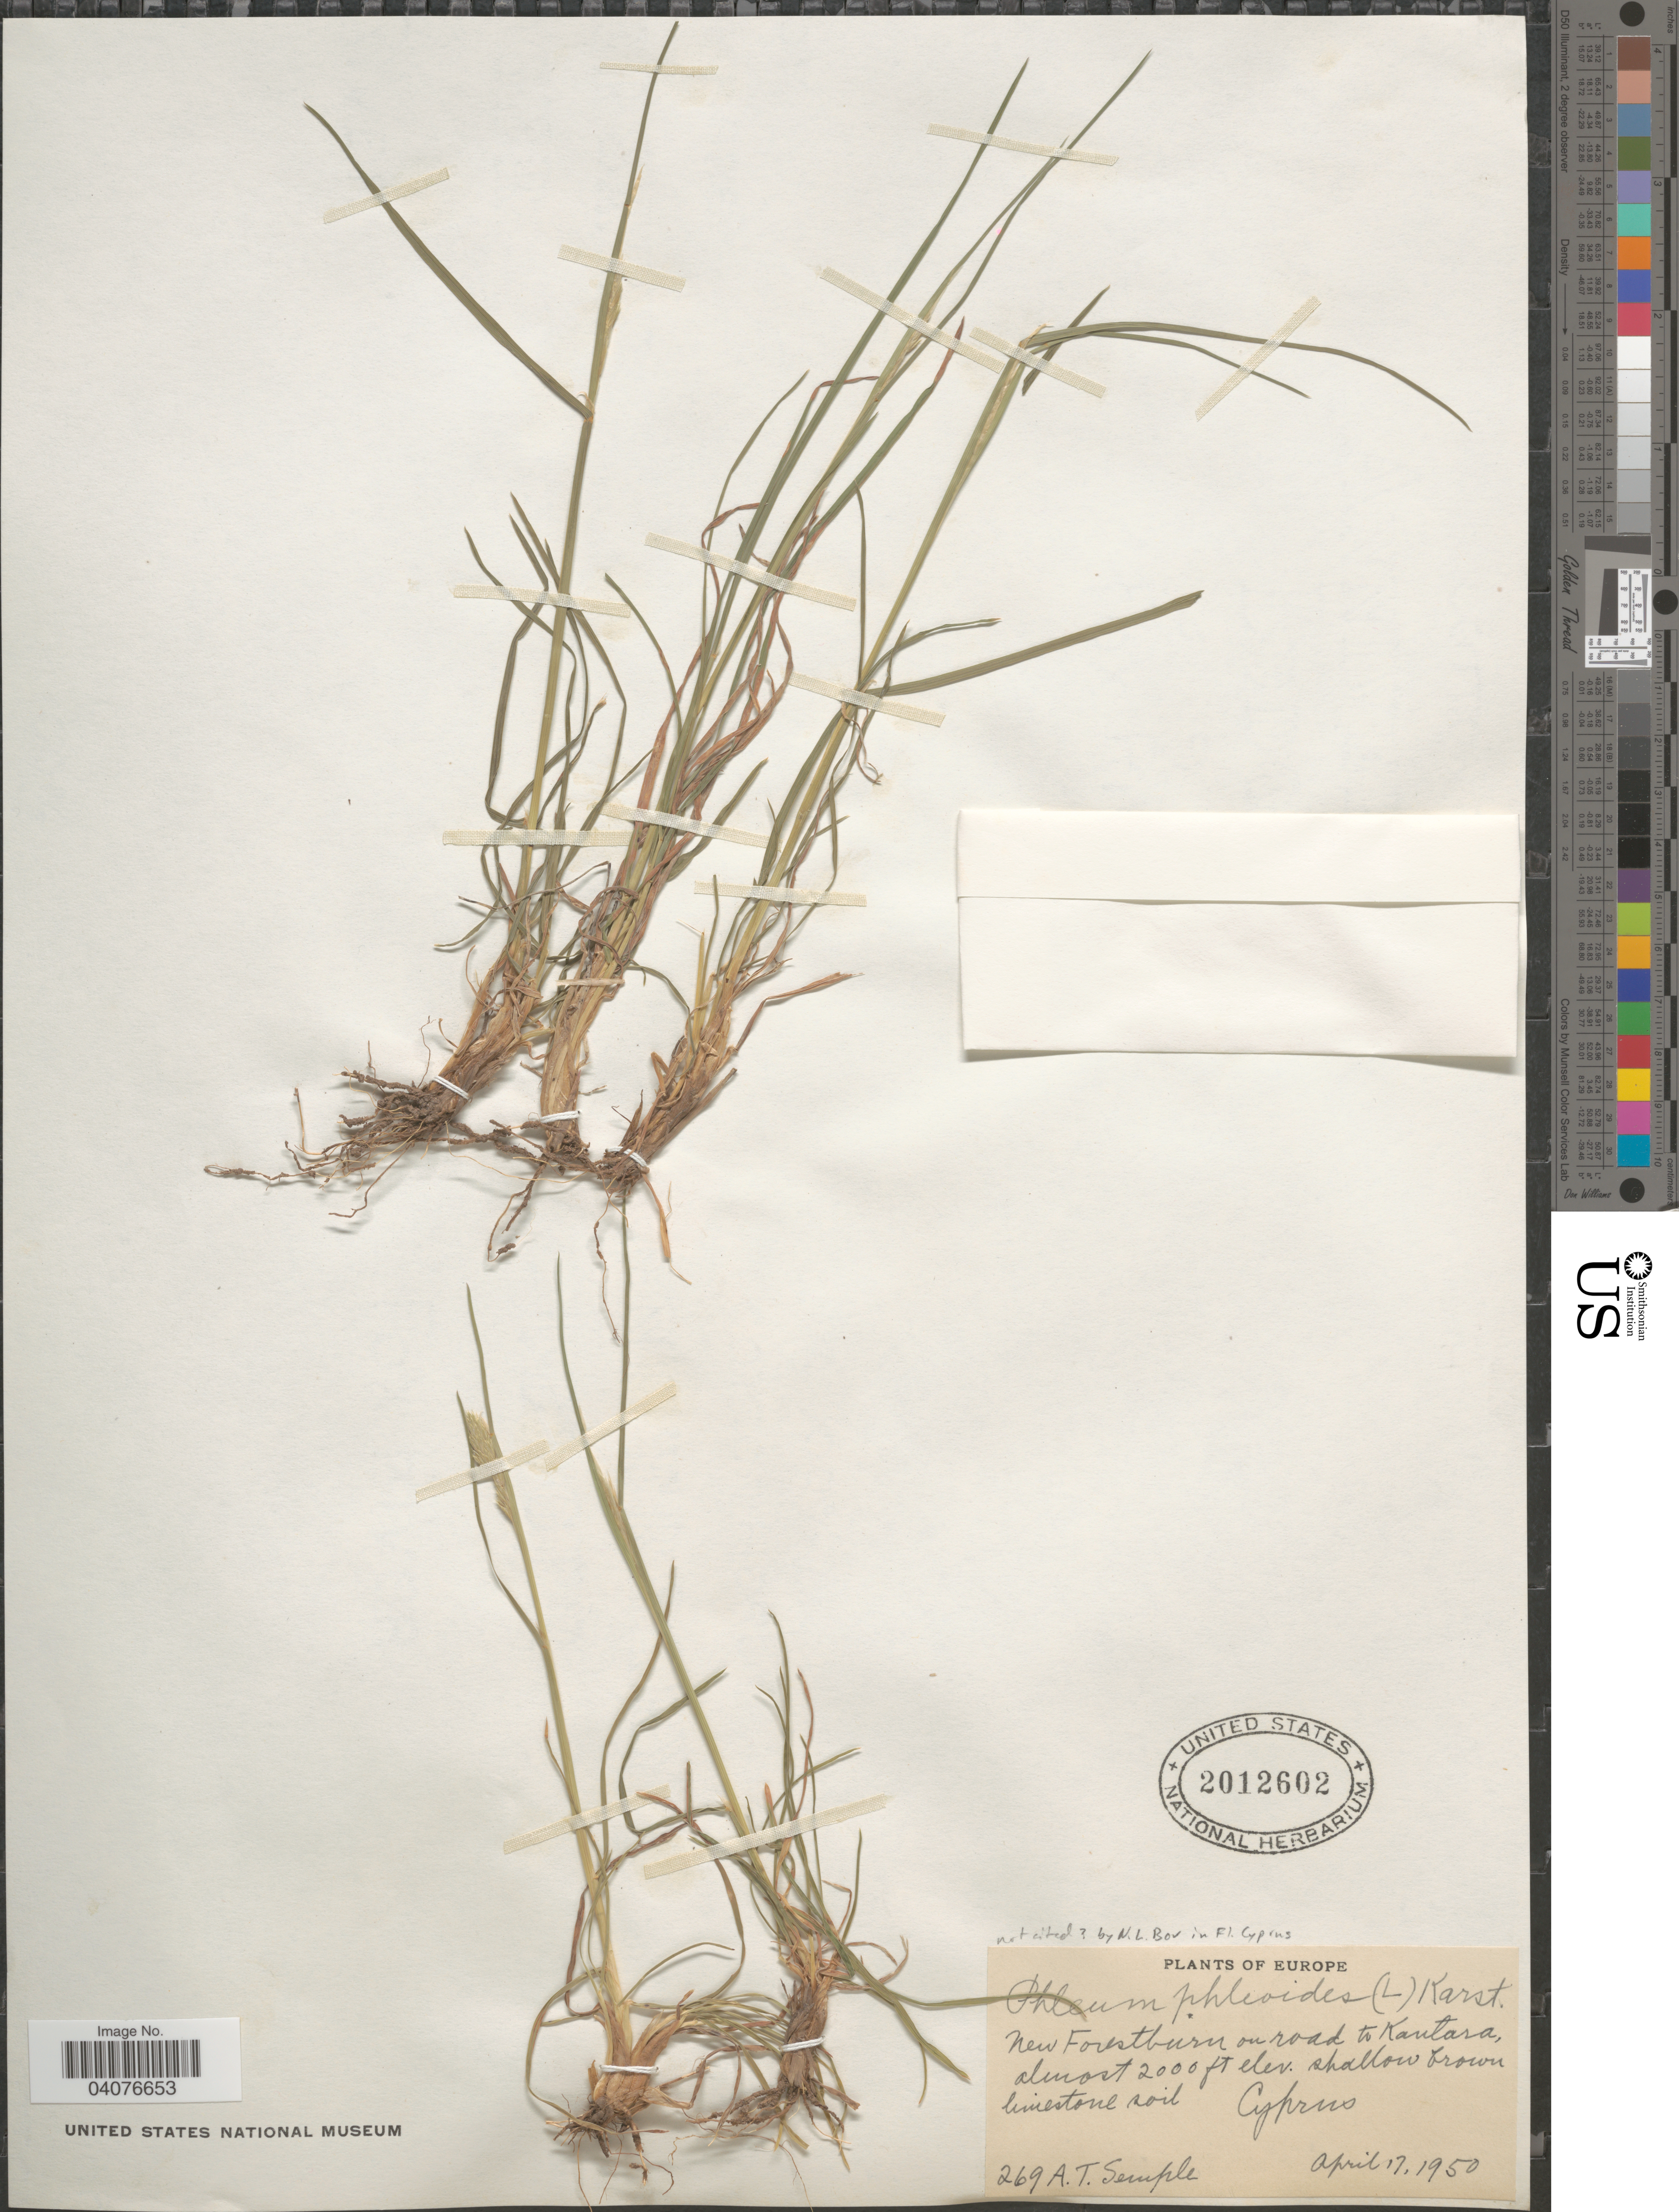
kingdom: Plantae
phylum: Tracheophyta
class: Liliopsida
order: Poales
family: Poaceae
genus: Phleum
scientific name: Phleum phleoides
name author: (L.) H. Karst.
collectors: A. Semple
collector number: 269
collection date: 1950-04-17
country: Cyprus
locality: New Forestburn on road to Kantara.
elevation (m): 610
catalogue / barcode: US 2012602